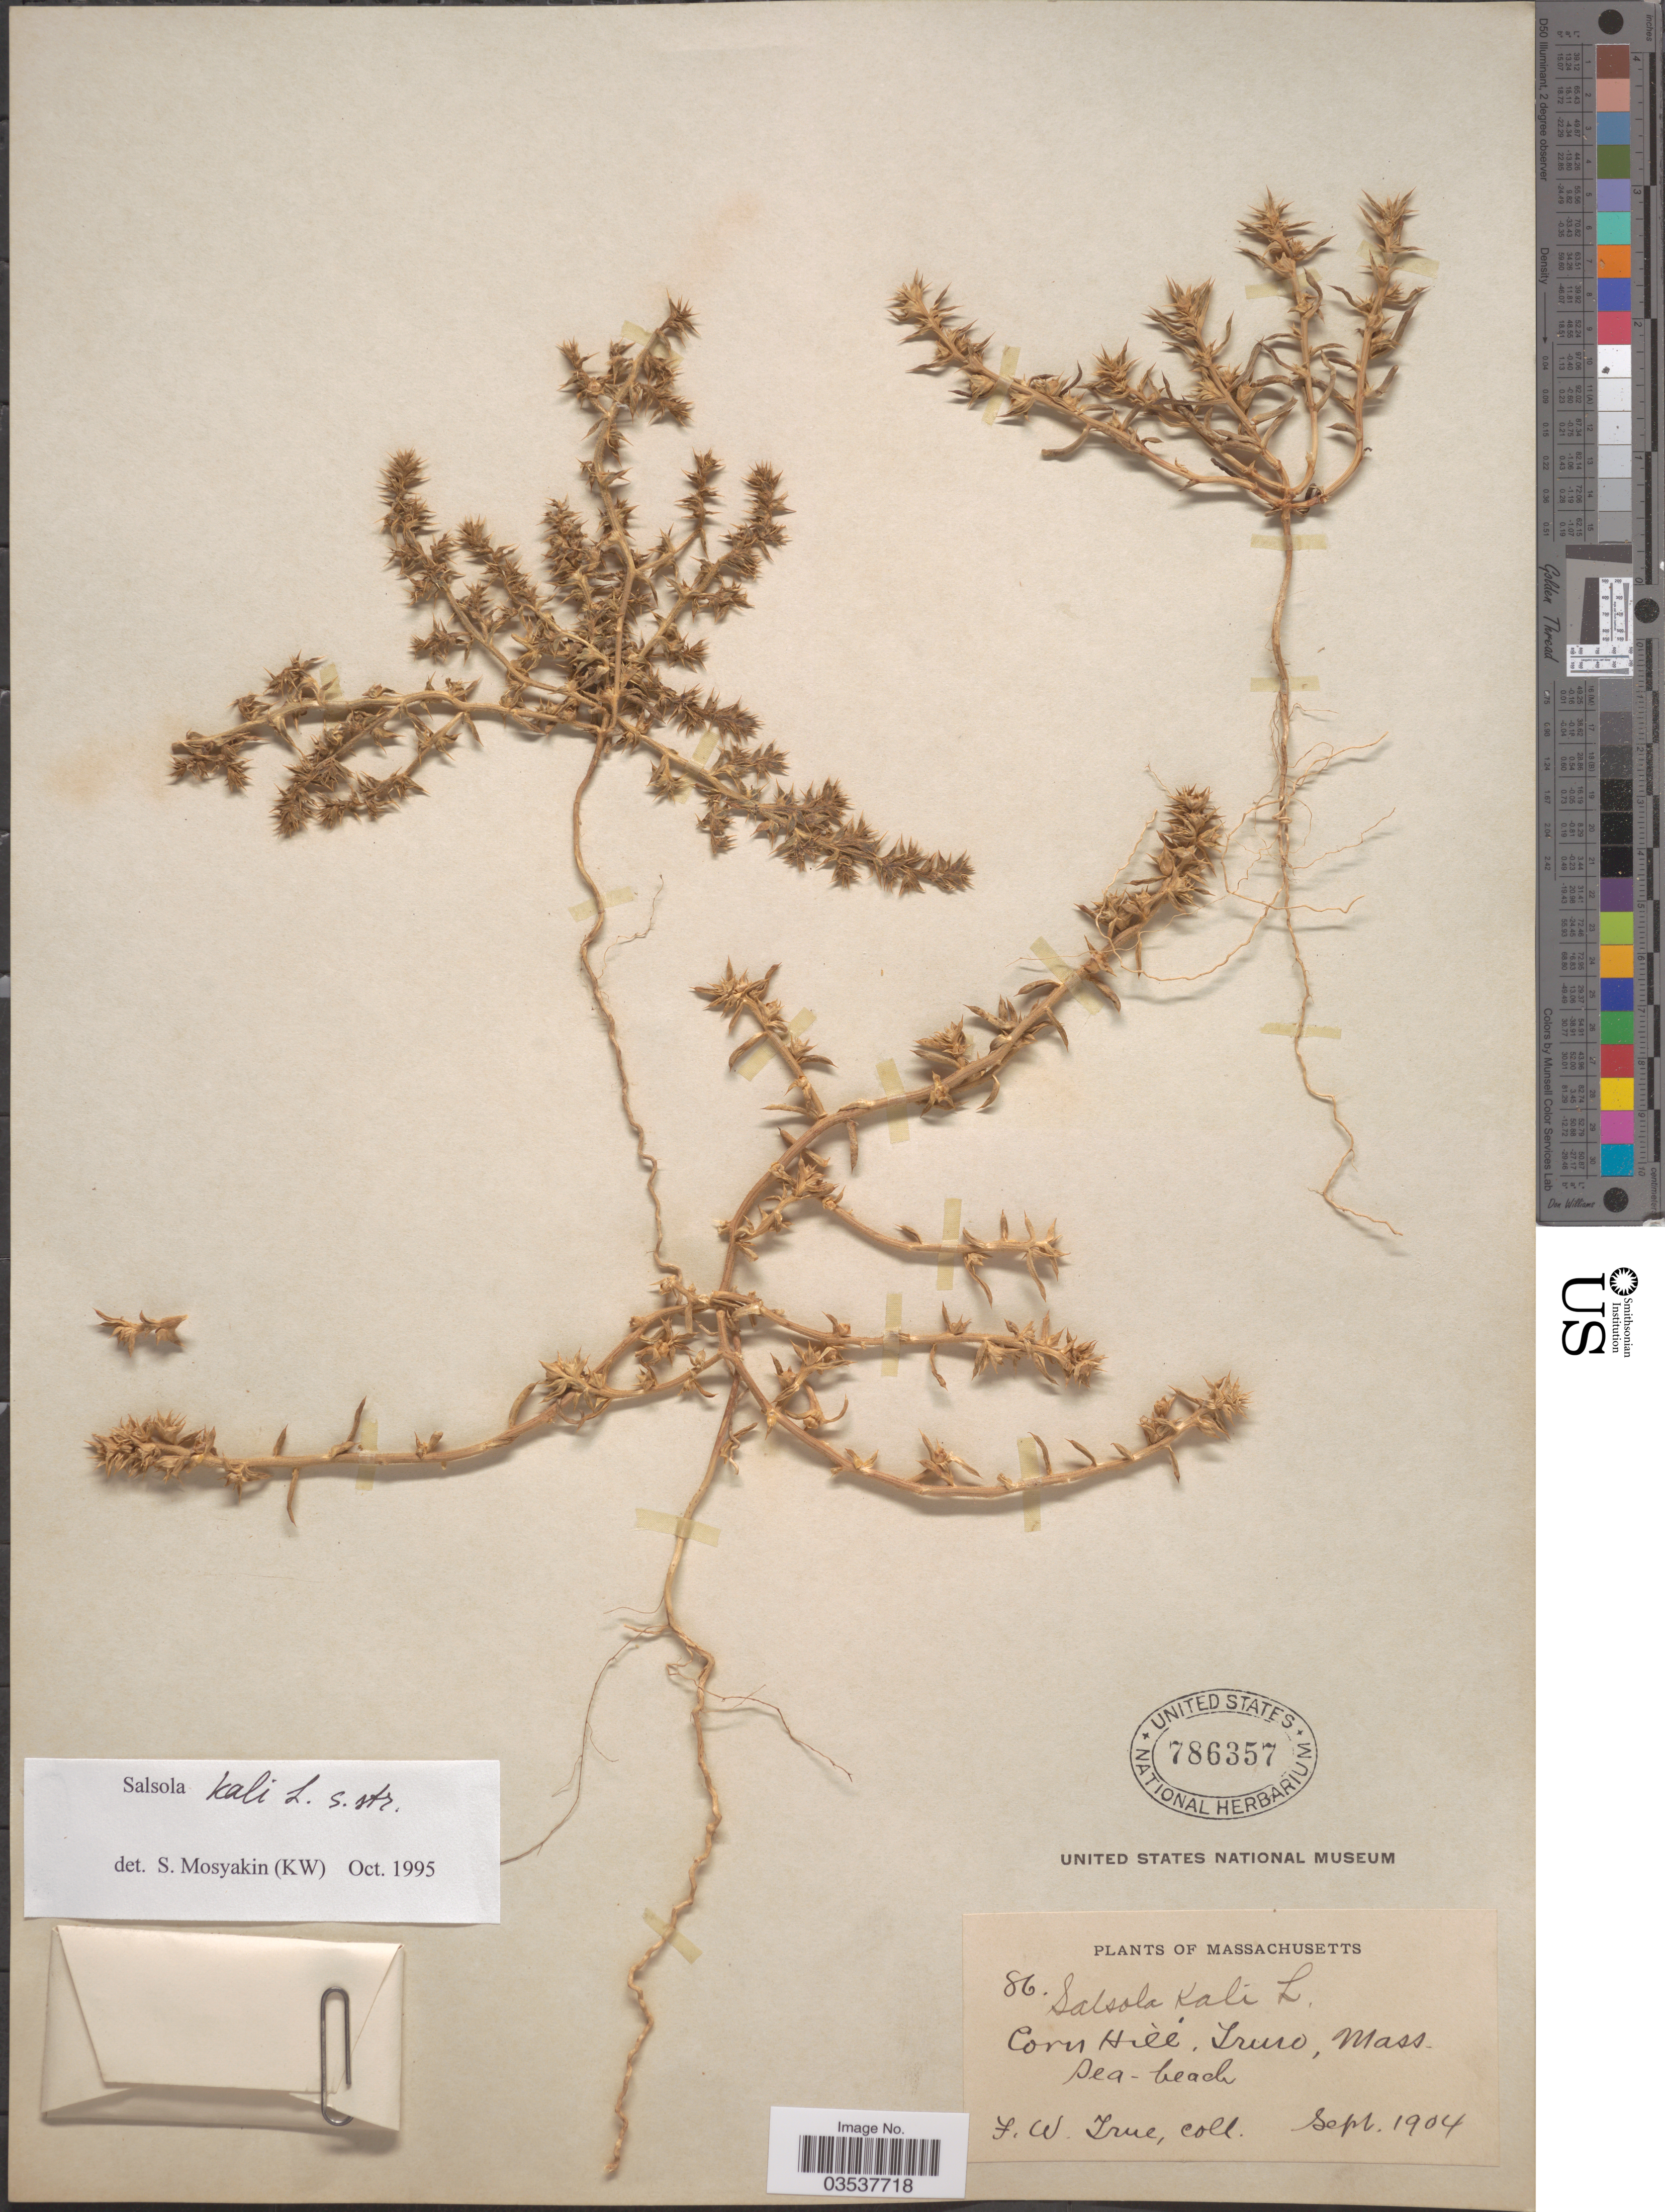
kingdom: Plantae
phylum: Tracheophyta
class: Magnoliopsida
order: Caryophyllales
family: Amaranthaceae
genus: Salsola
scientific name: Salsola kali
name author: L.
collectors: F. True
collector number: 86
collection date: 1904-09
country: United States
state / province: Massachusetts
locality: Corn Hill, Truro. Sea-beach.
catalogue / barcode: US 786357